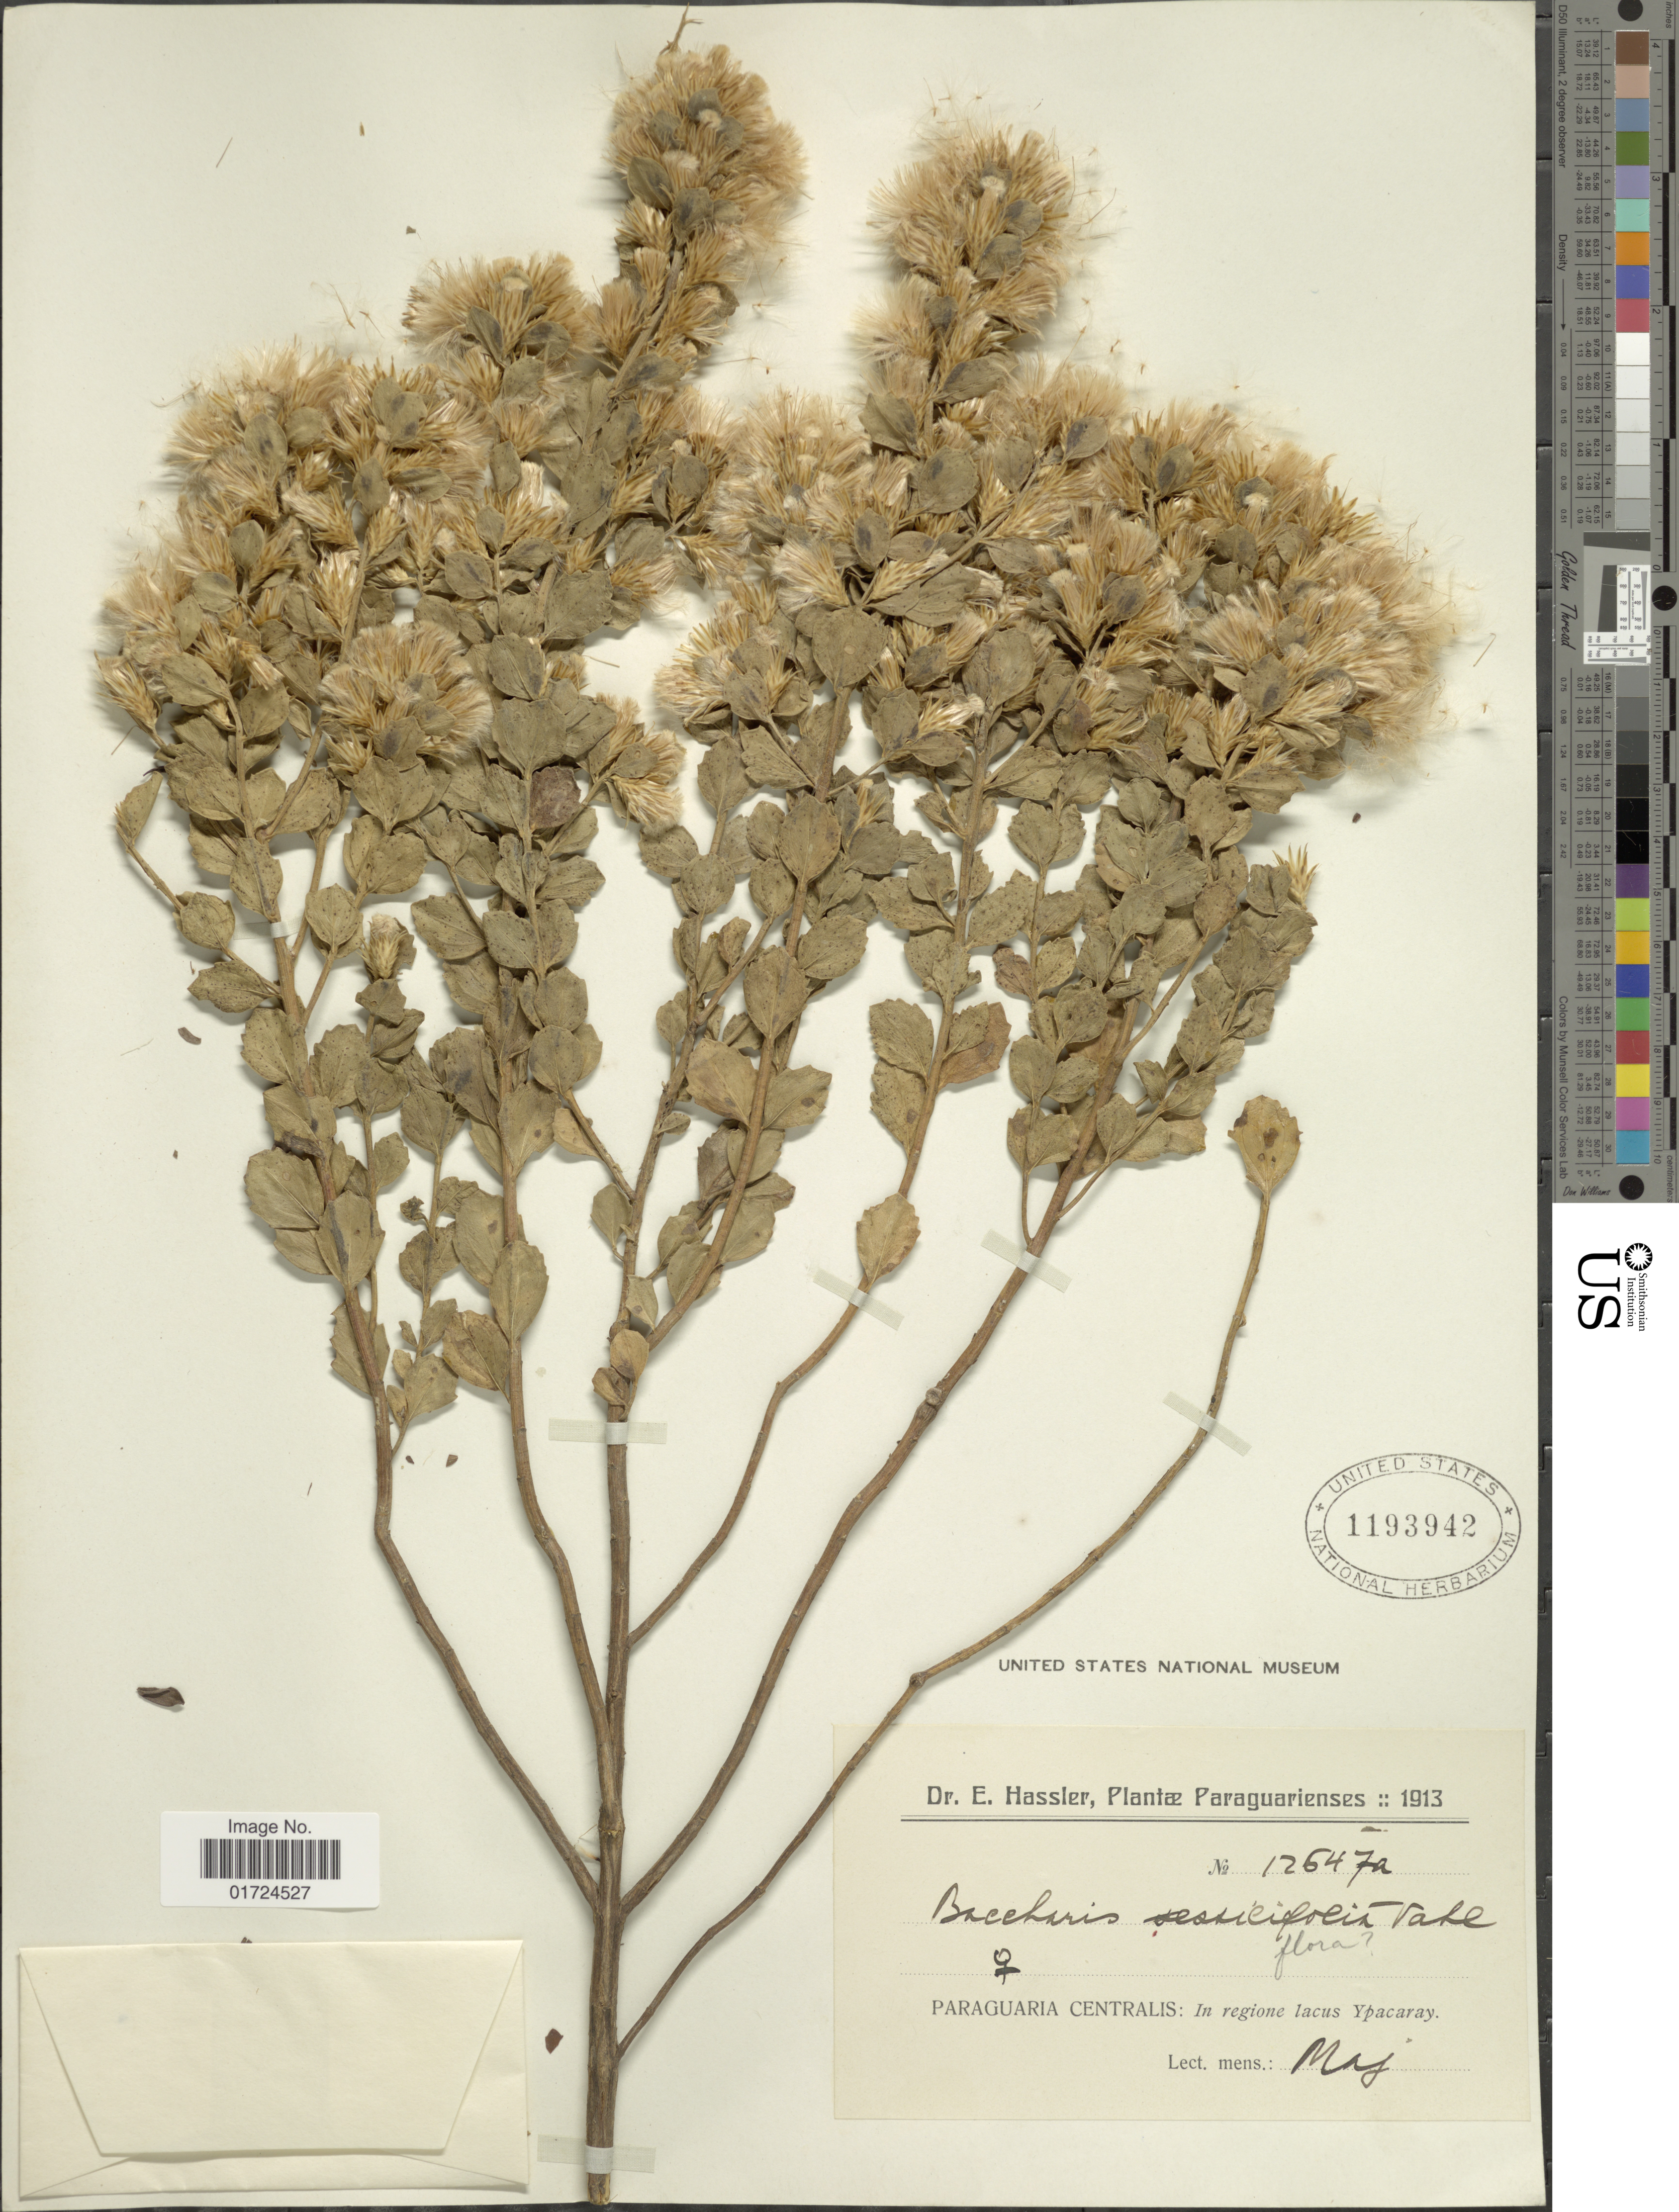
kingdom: Plantae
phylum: Tracheophyta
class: Magnoliopsida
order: Asterales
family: Asteraceae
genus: Baccharis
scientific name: Baccharis cognata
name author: DC.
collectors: E. Hassler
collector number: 12647a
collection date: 1913-05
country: Paraguay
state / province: Central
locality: Paraguaria Centralis: In regione lacus Ypacaray.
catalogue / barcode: US 1193942